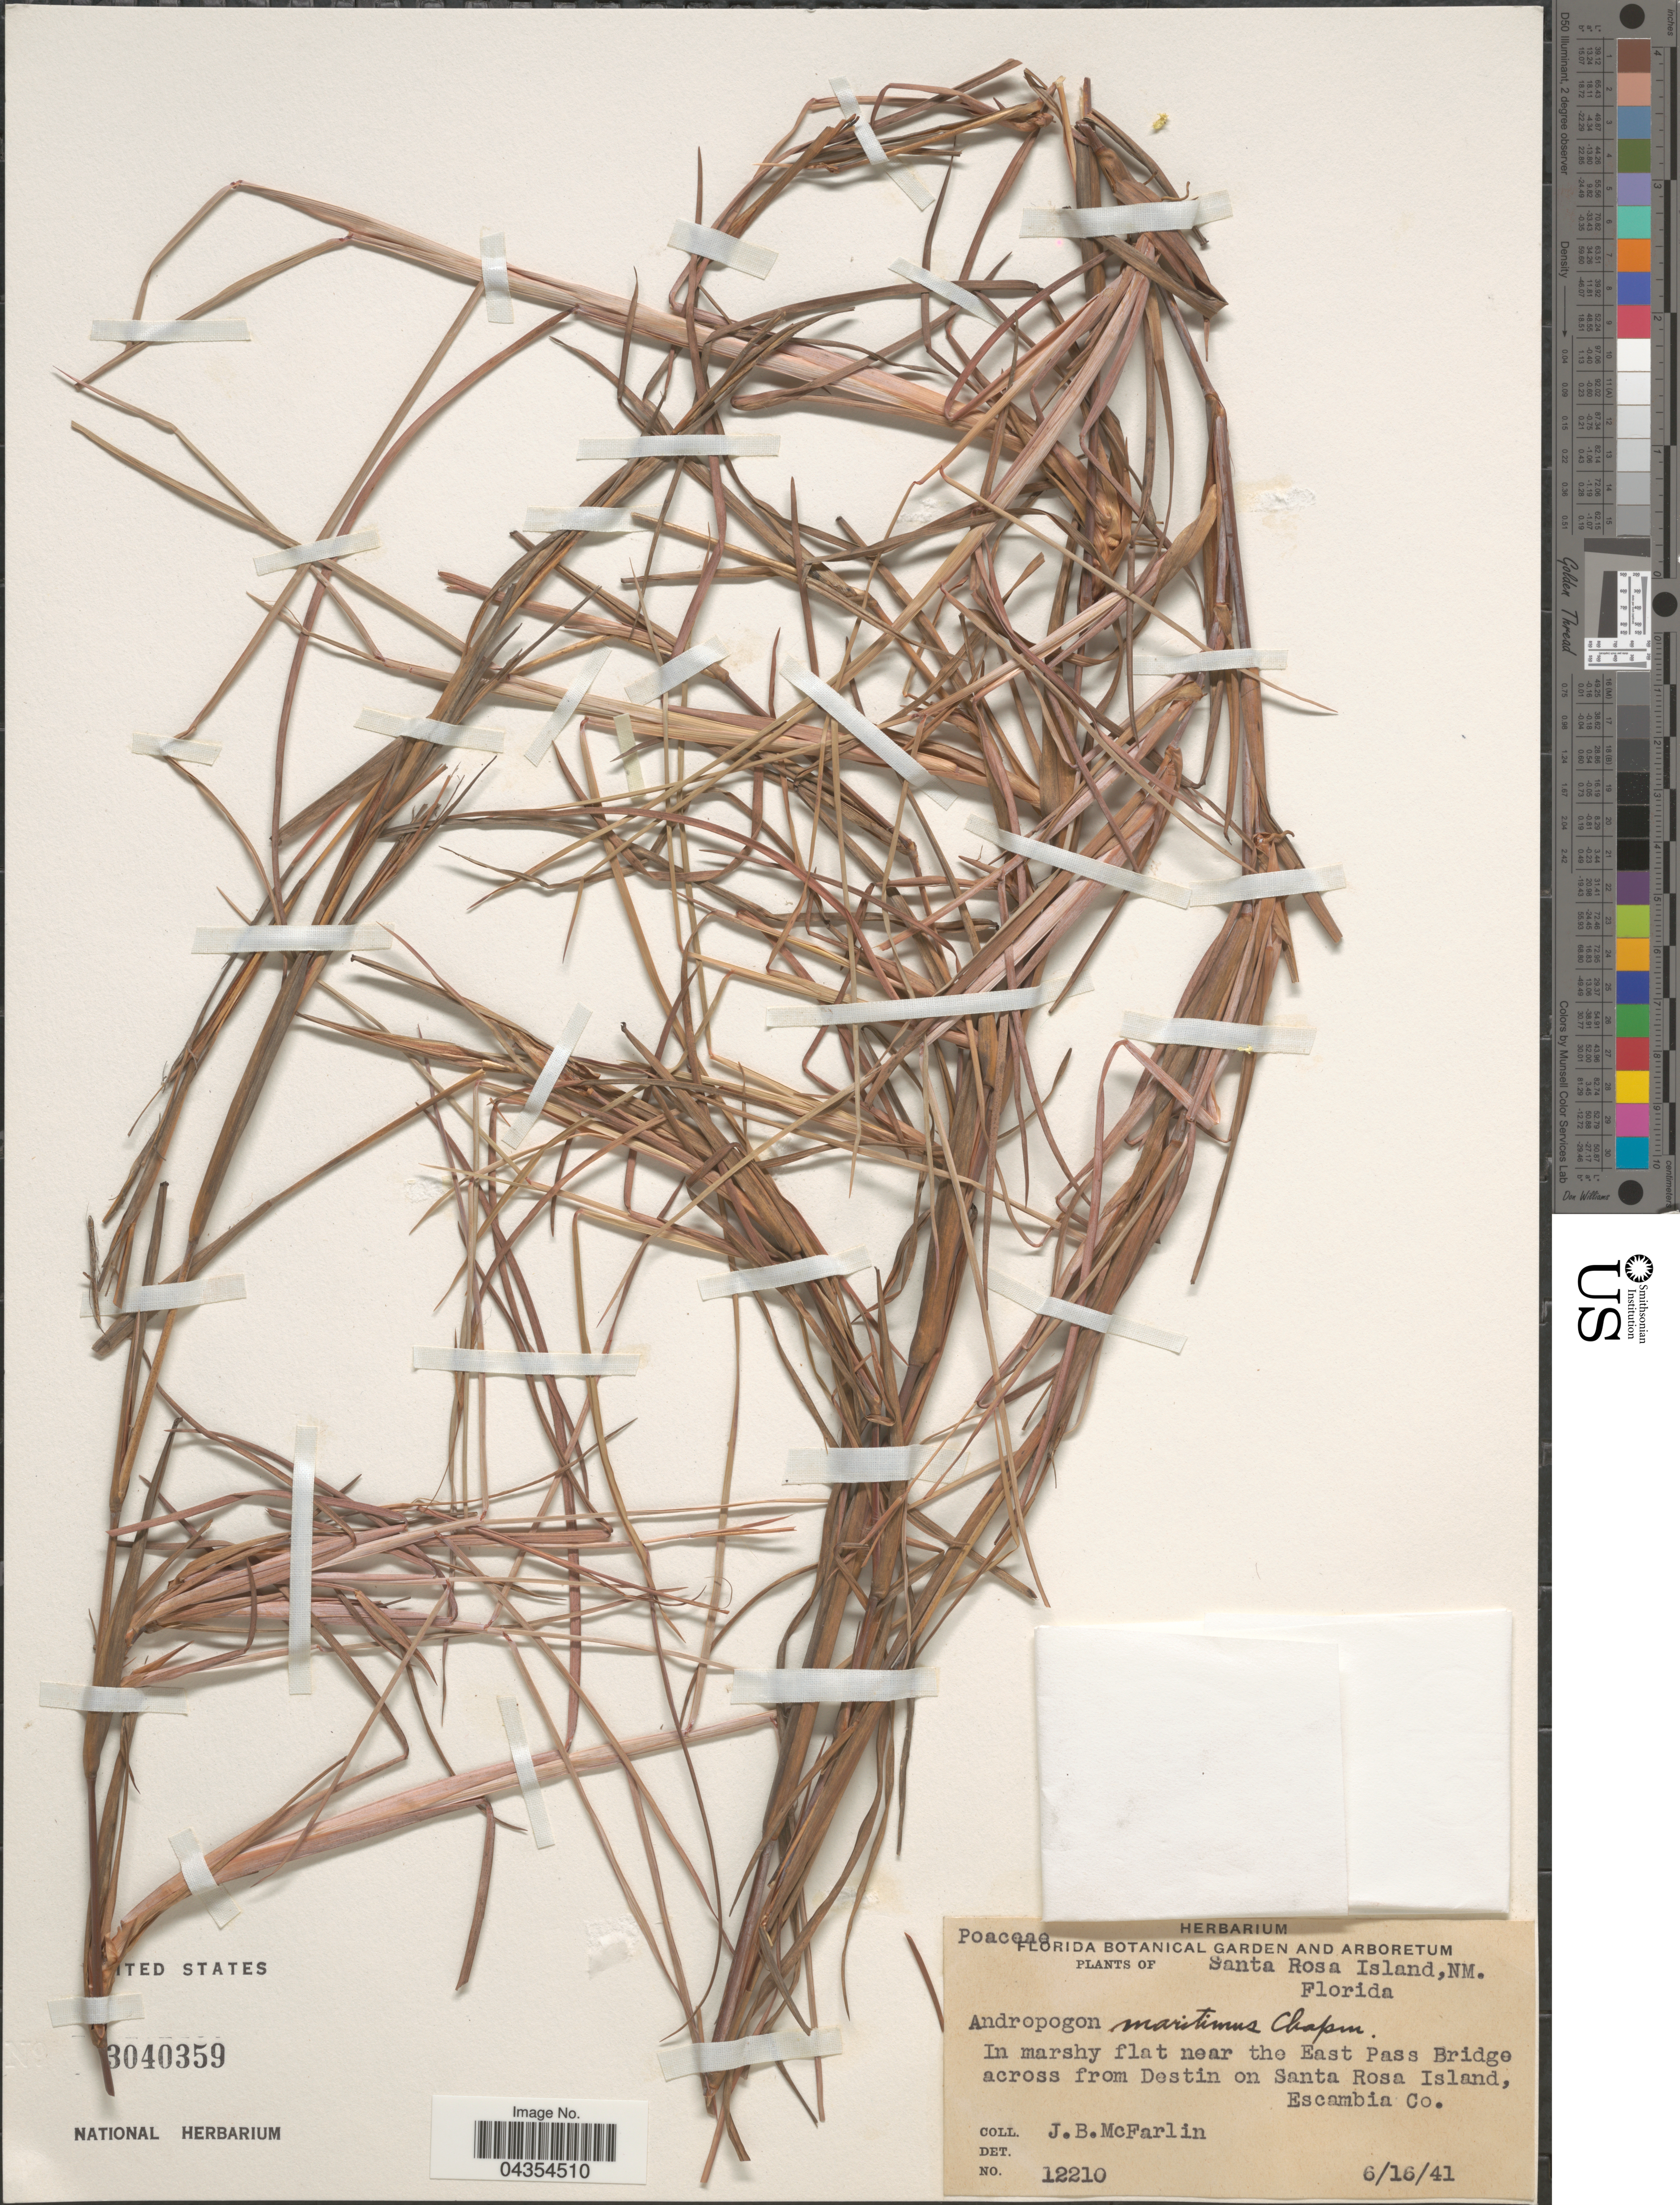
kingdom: Plantae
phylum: Tracheophyta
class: Liliopsida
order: Poales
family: Poaceae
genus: Schizachyrium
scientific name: Schizachyrium maritimum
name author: (Chapm.) Nash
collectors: J. McFarlin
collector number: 12210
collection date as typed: Transcribed d/m/y: 16/6/41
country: United States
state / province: Florida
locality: Santa Rosa Island, NM. In marshy flat near the East Pass Bridge across from Destin on Santa Rosa Island, Escambia Co.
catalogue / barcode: US 3040359